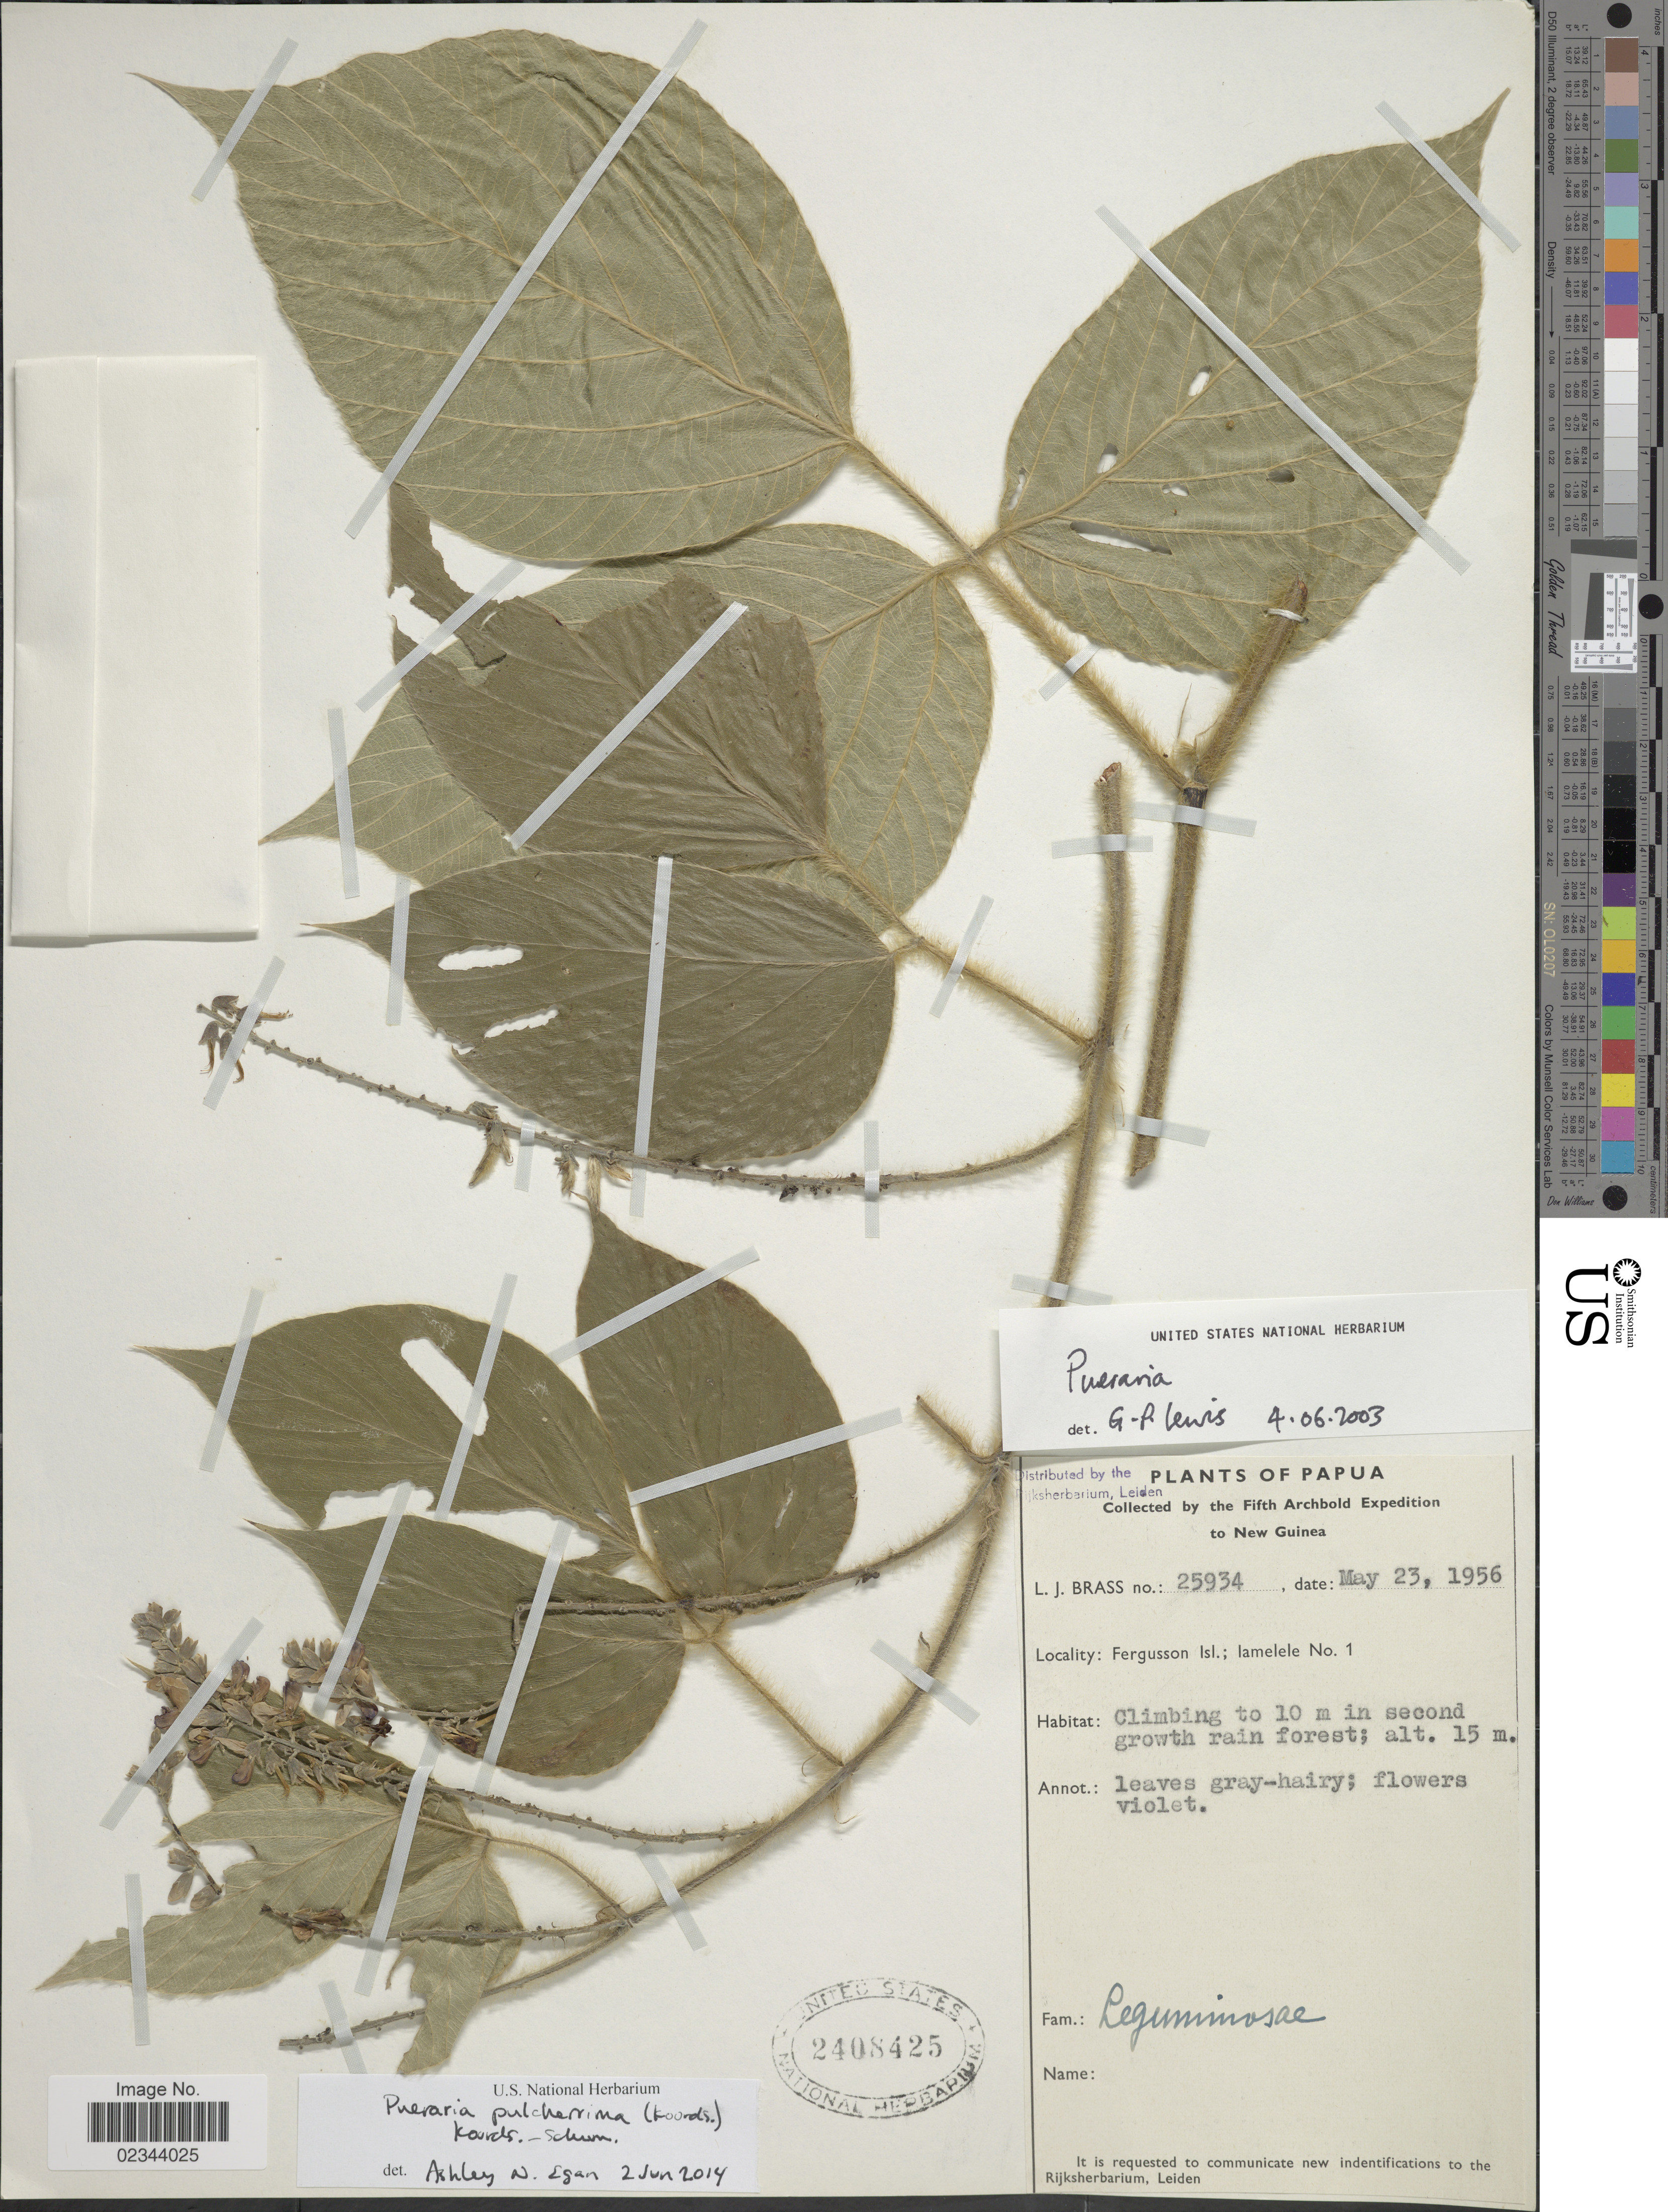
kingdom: Plantae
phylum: Tracheophyta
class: Magnoliopsida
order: Fabales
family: Fabaceae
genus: Pueraria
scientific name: Pueraria pulcherrima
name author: (Koord.) Koord.-Schum.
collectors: L. J. Brass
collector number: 25934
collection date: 1956-05-23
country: Papua New Guinea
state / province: Milne Bay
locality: Papua, New Guinea. Fergusson isl., Lamalele No. 1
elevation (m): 15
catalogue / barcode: US 2408425